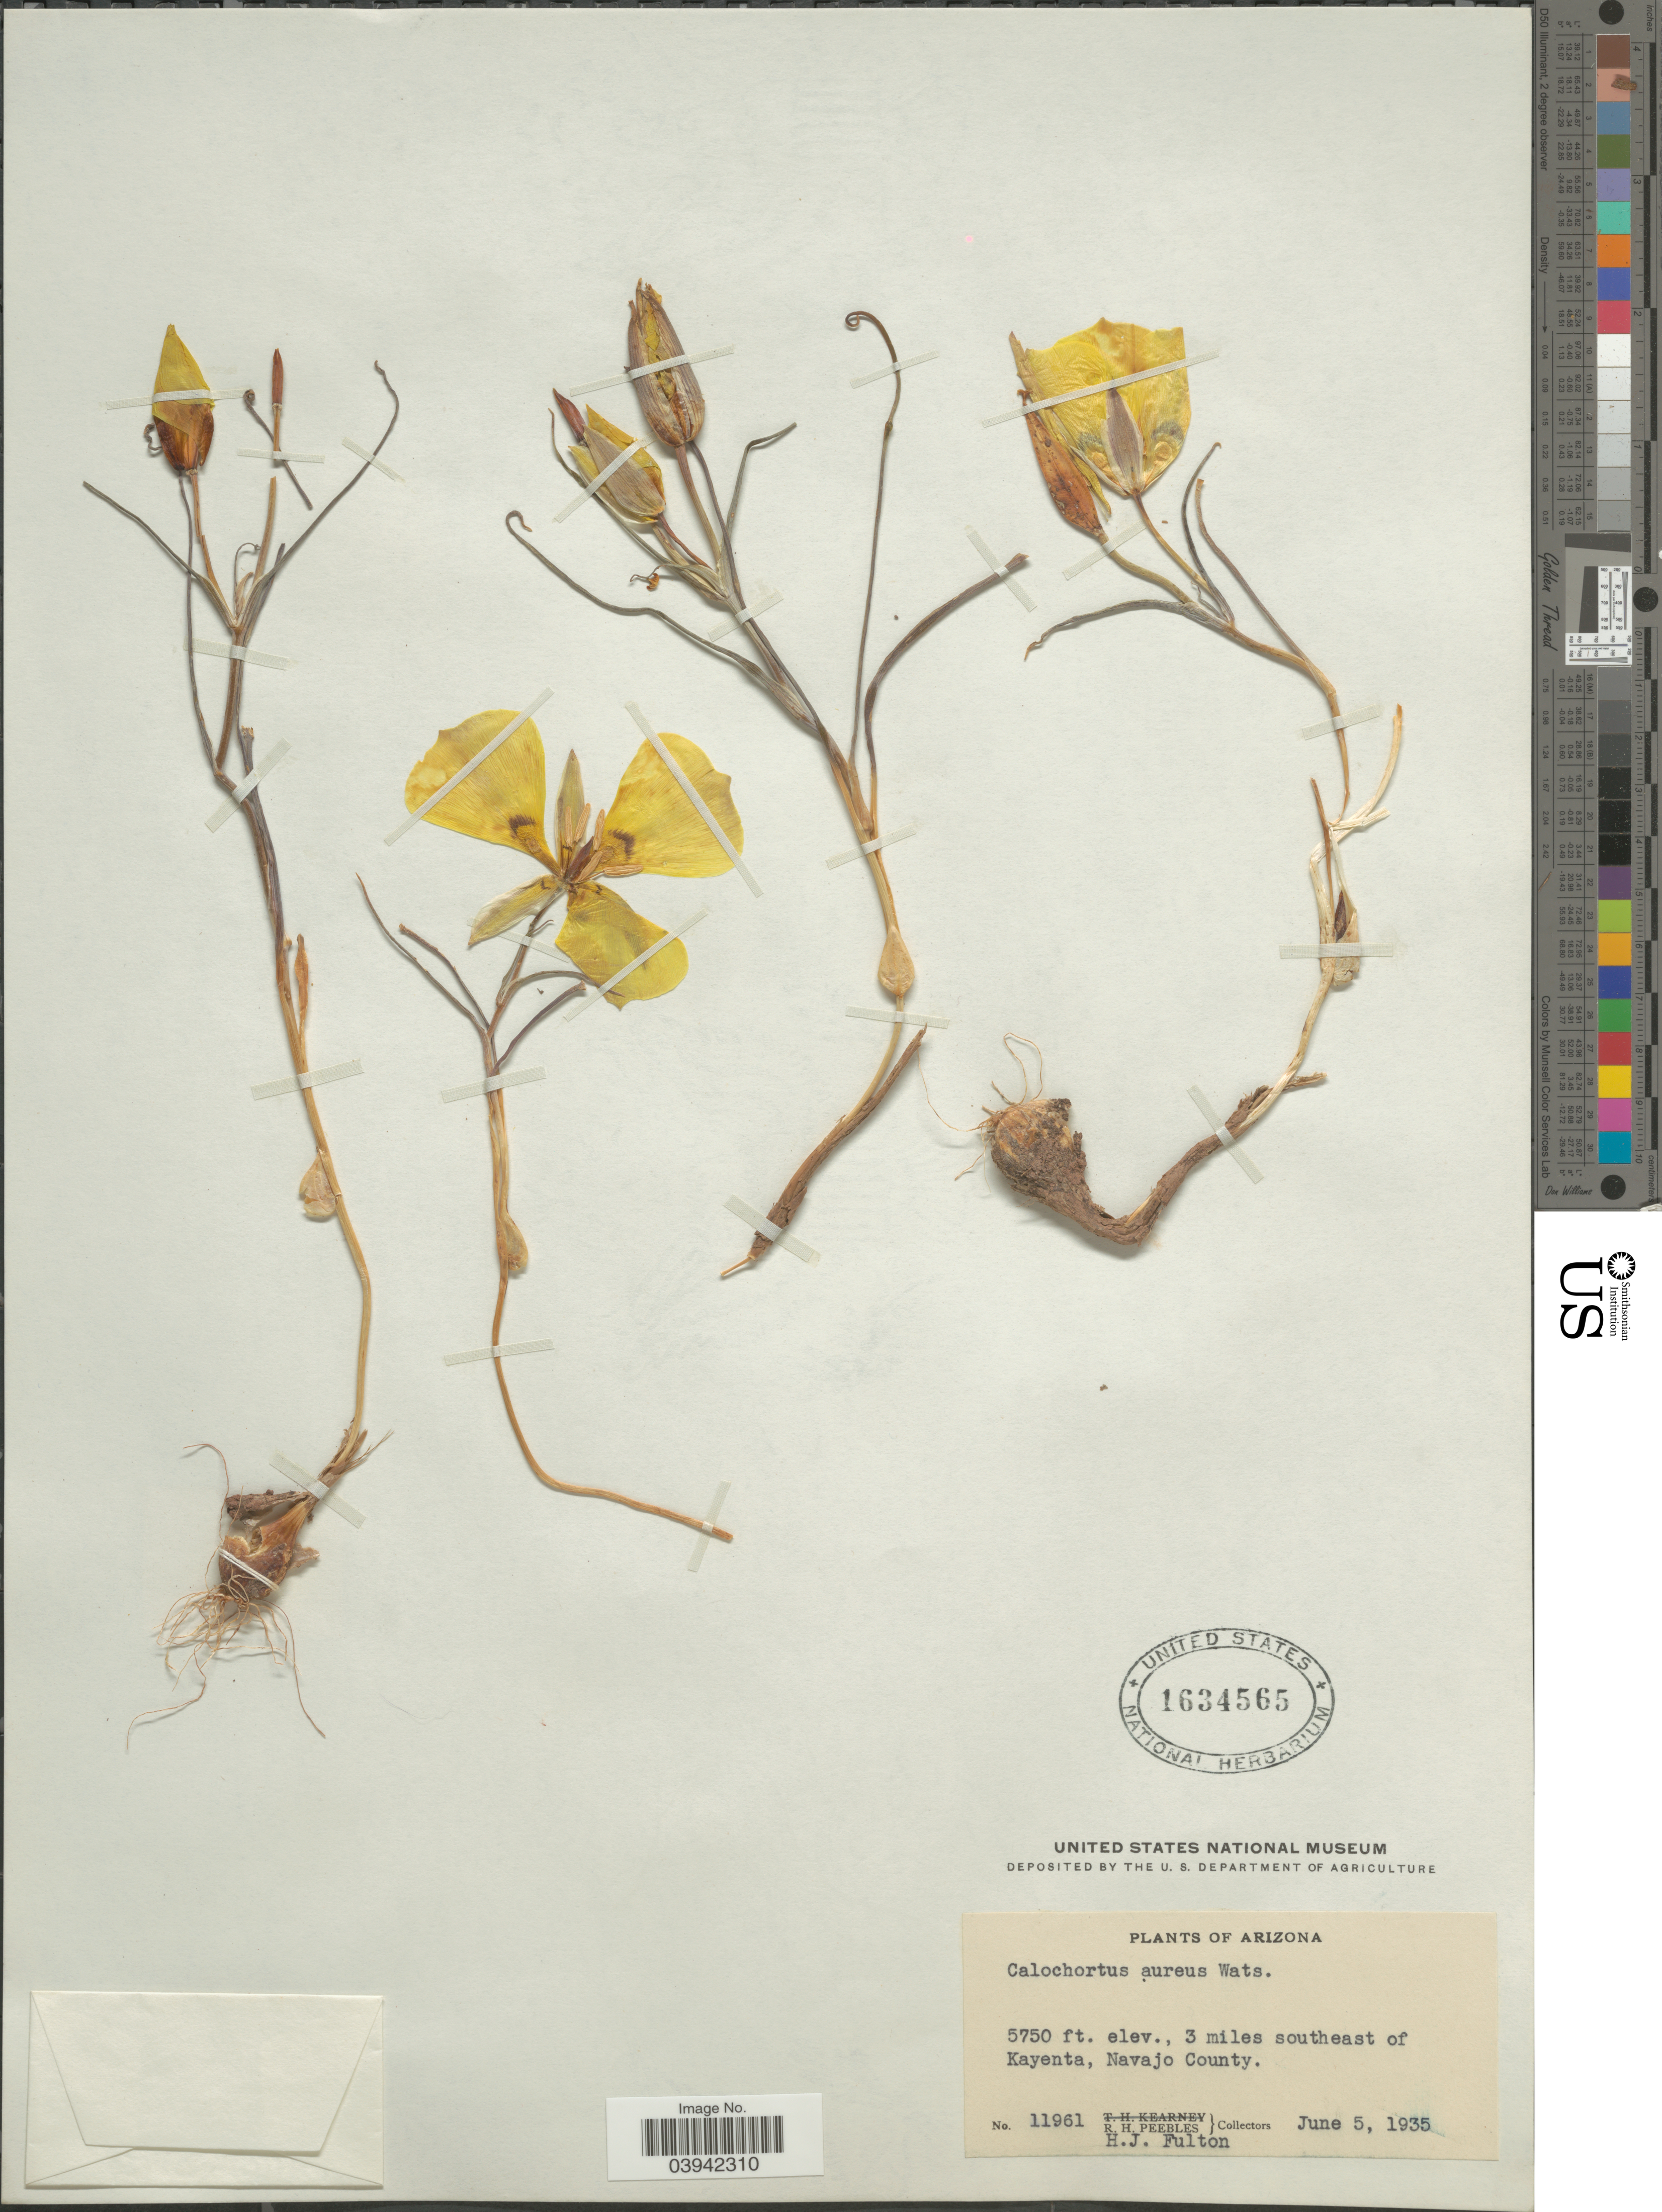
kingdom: Plantae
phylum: Tracheophyta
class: Liliopsida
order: Liliales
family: Liliaceae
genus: Calochortus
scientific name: Calochortus aureus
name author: S. Watson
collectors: R. H. Peebles & H. Fulton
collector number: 11961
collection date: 1935-06-05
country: United States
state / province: Arizona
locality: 3 miles southeast of Kayenta, Navajo County.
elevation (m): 1753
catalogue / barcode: US 1634565